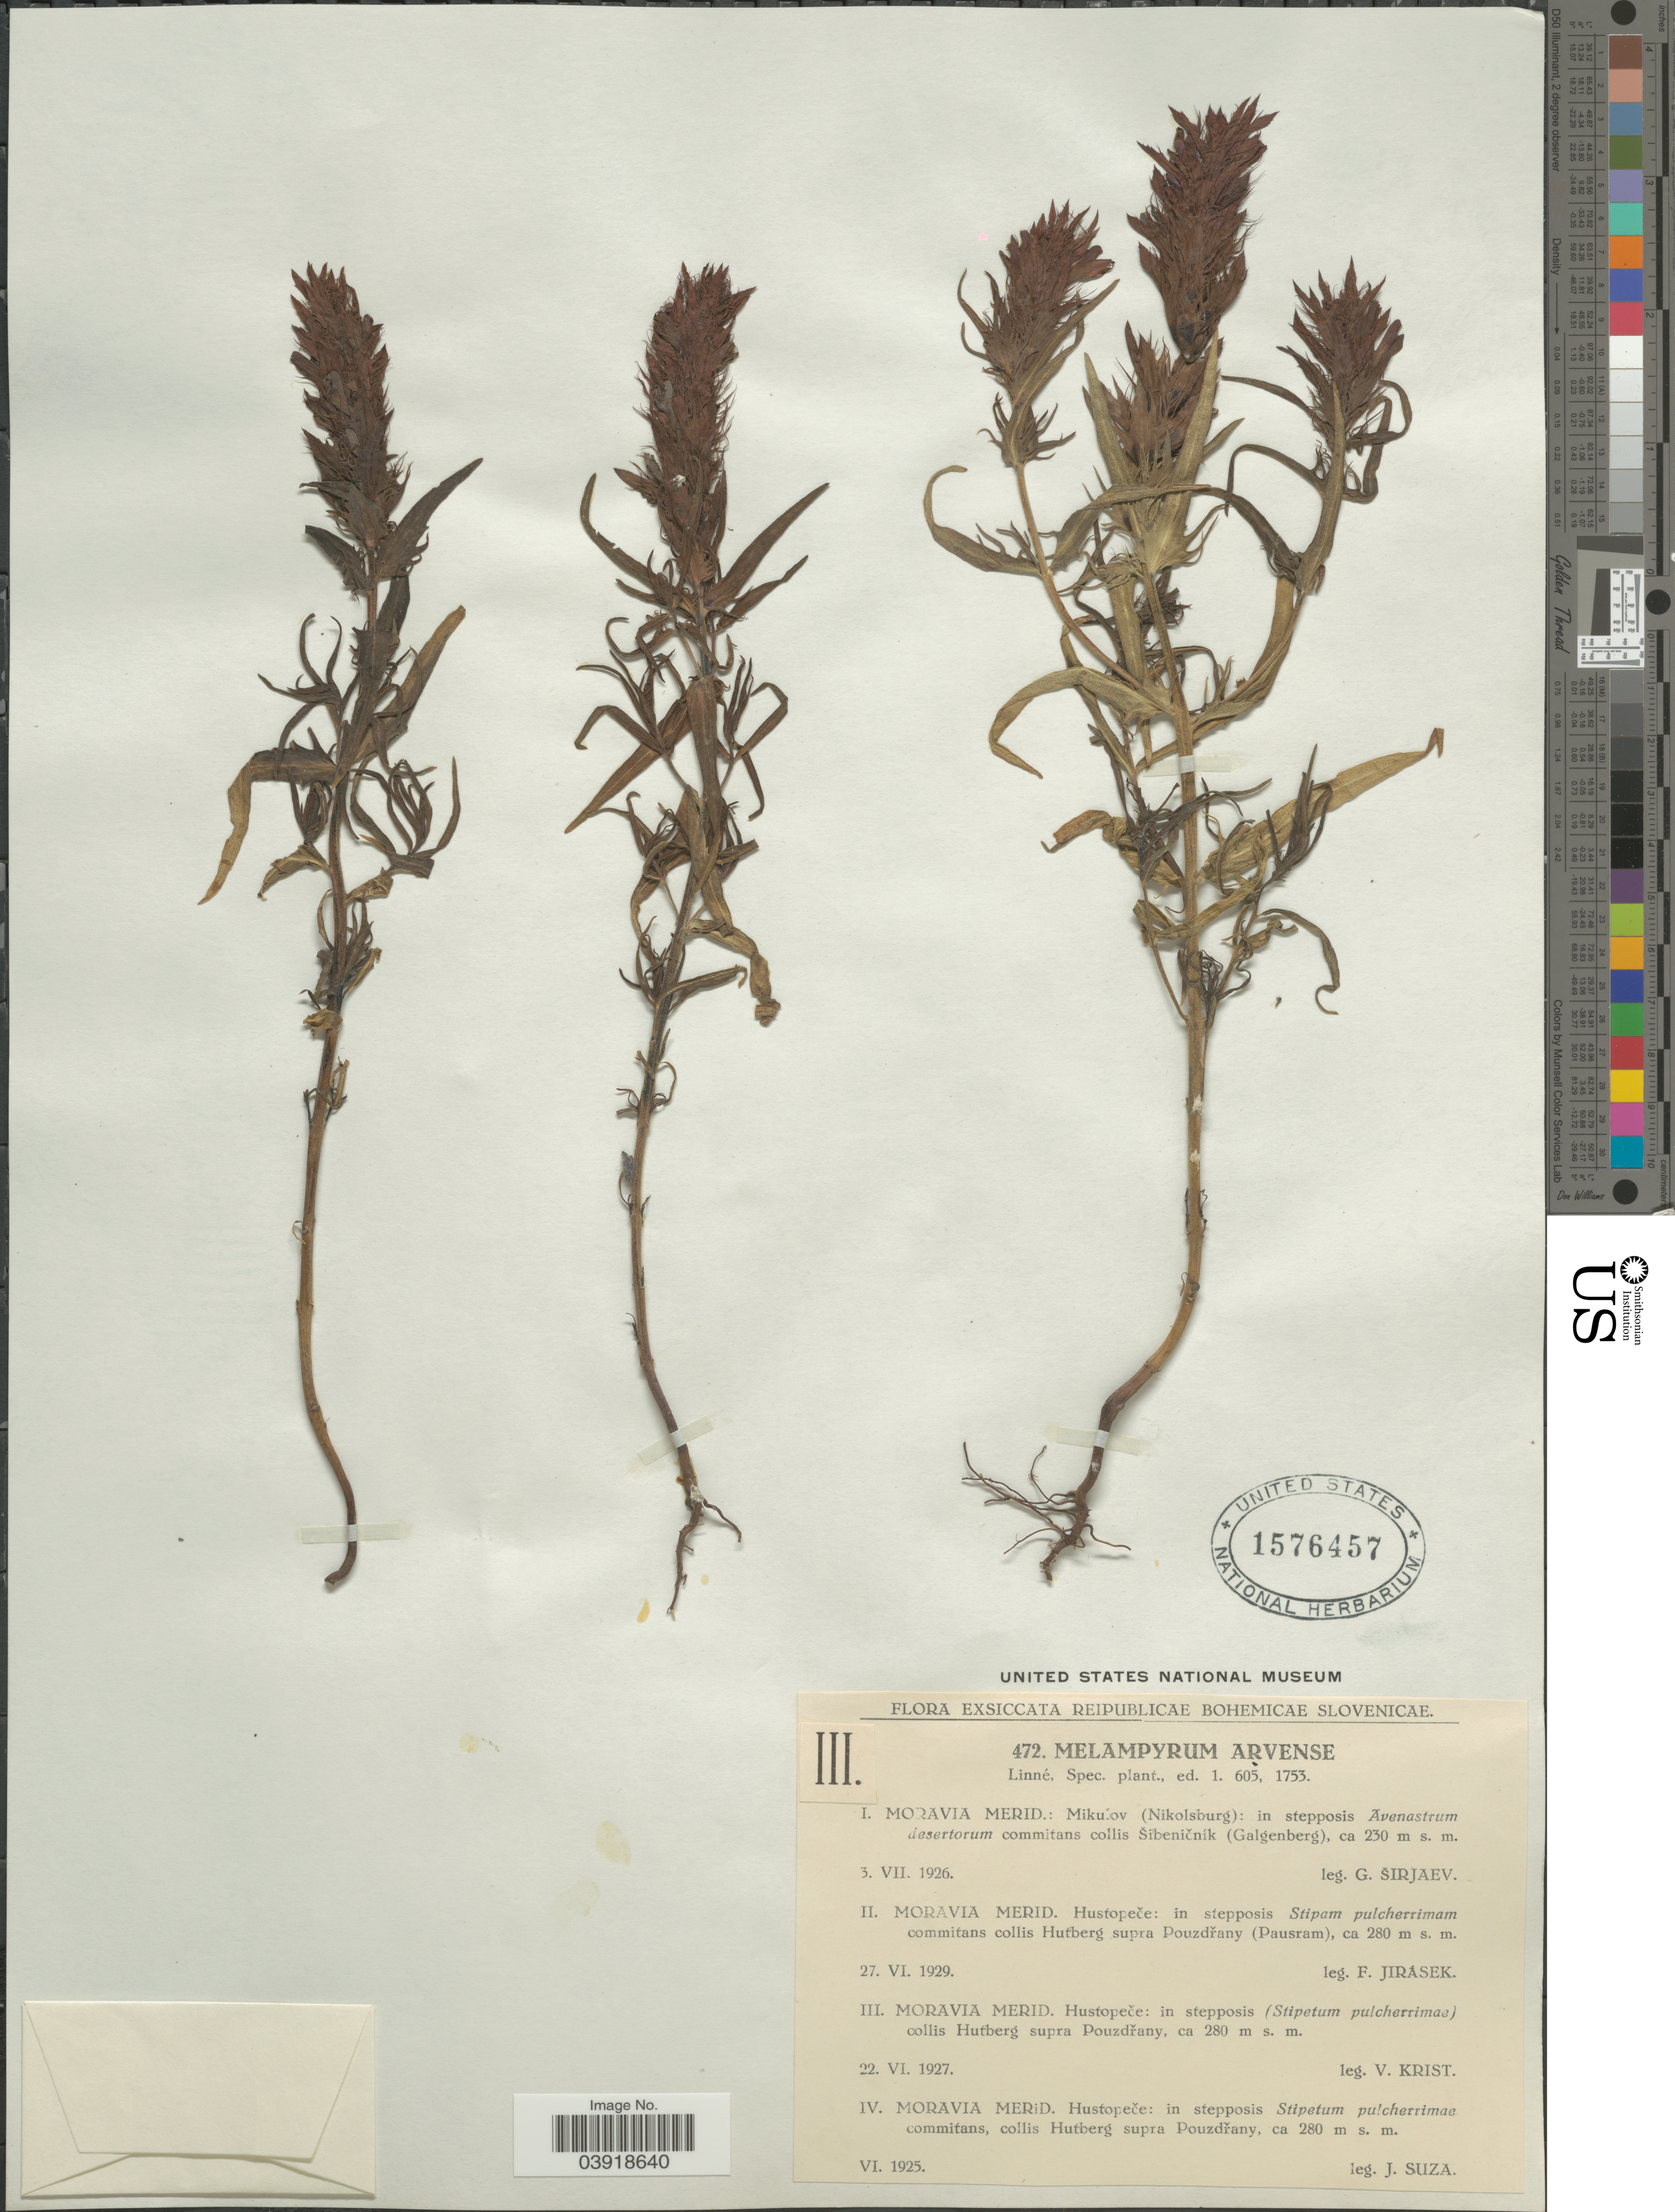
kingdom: Plantae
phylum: Tracheophyta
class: Magnoliopsida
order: Lamiales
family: Orobanchaceae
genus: Melampyrum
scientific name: Melampyrum arvense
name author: L.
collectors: V. Krist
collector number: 472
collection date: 1927-06-22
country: Czechia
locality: Reipublicae Bohemicae Slovenicae. Moravia Merid. Hustopeče: in stepposis (Stipetum pulcherrimae) collis Hutberg supra Pouzdřany.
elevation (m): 280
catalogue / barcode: US 1576457